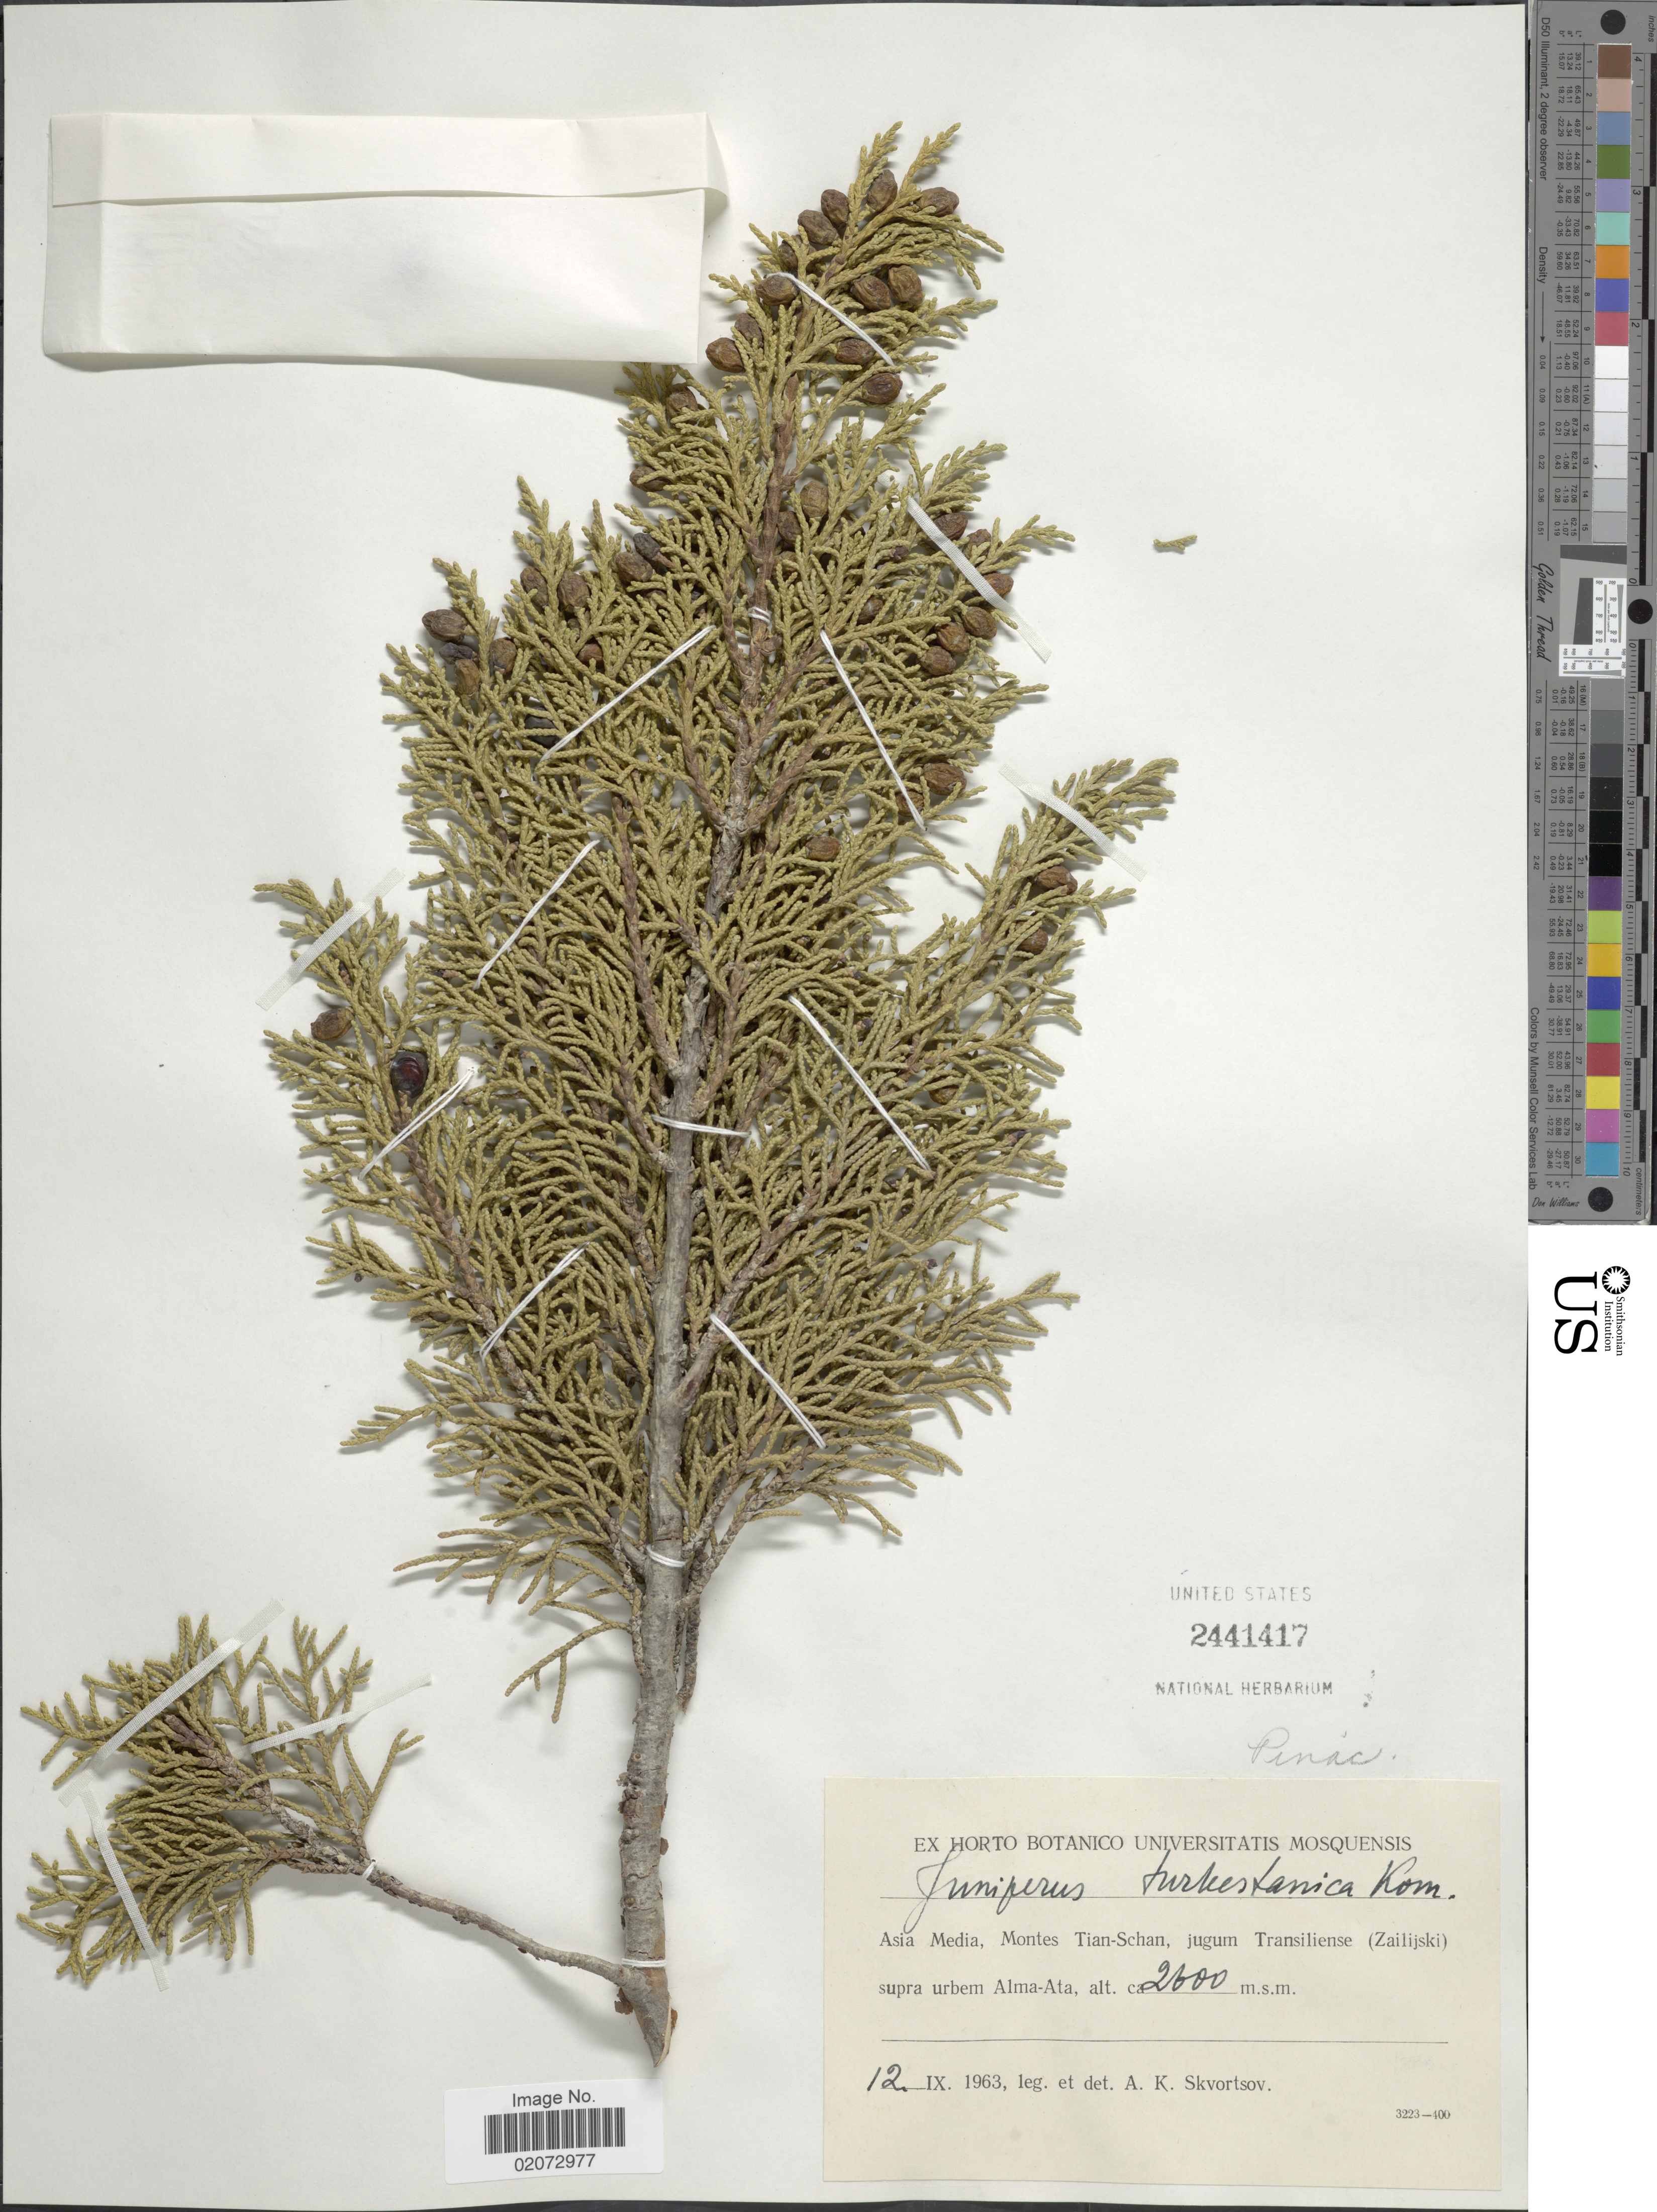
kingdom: Plantae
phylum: Tracheophyta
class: Pinopsida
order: Pinales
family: Cupressaceae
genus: Juniperus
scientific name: Juniperus turkestanica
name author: Kom.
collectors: A. K. Skvortsov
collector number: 3223-100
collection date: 1963-09-12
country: Kazakhstan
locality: Asia Media, Montes Tian-Schan, jugum Transiliense (Zailijski) supra urbem Alma-Alta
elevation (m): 2600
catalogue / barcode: US 2441417